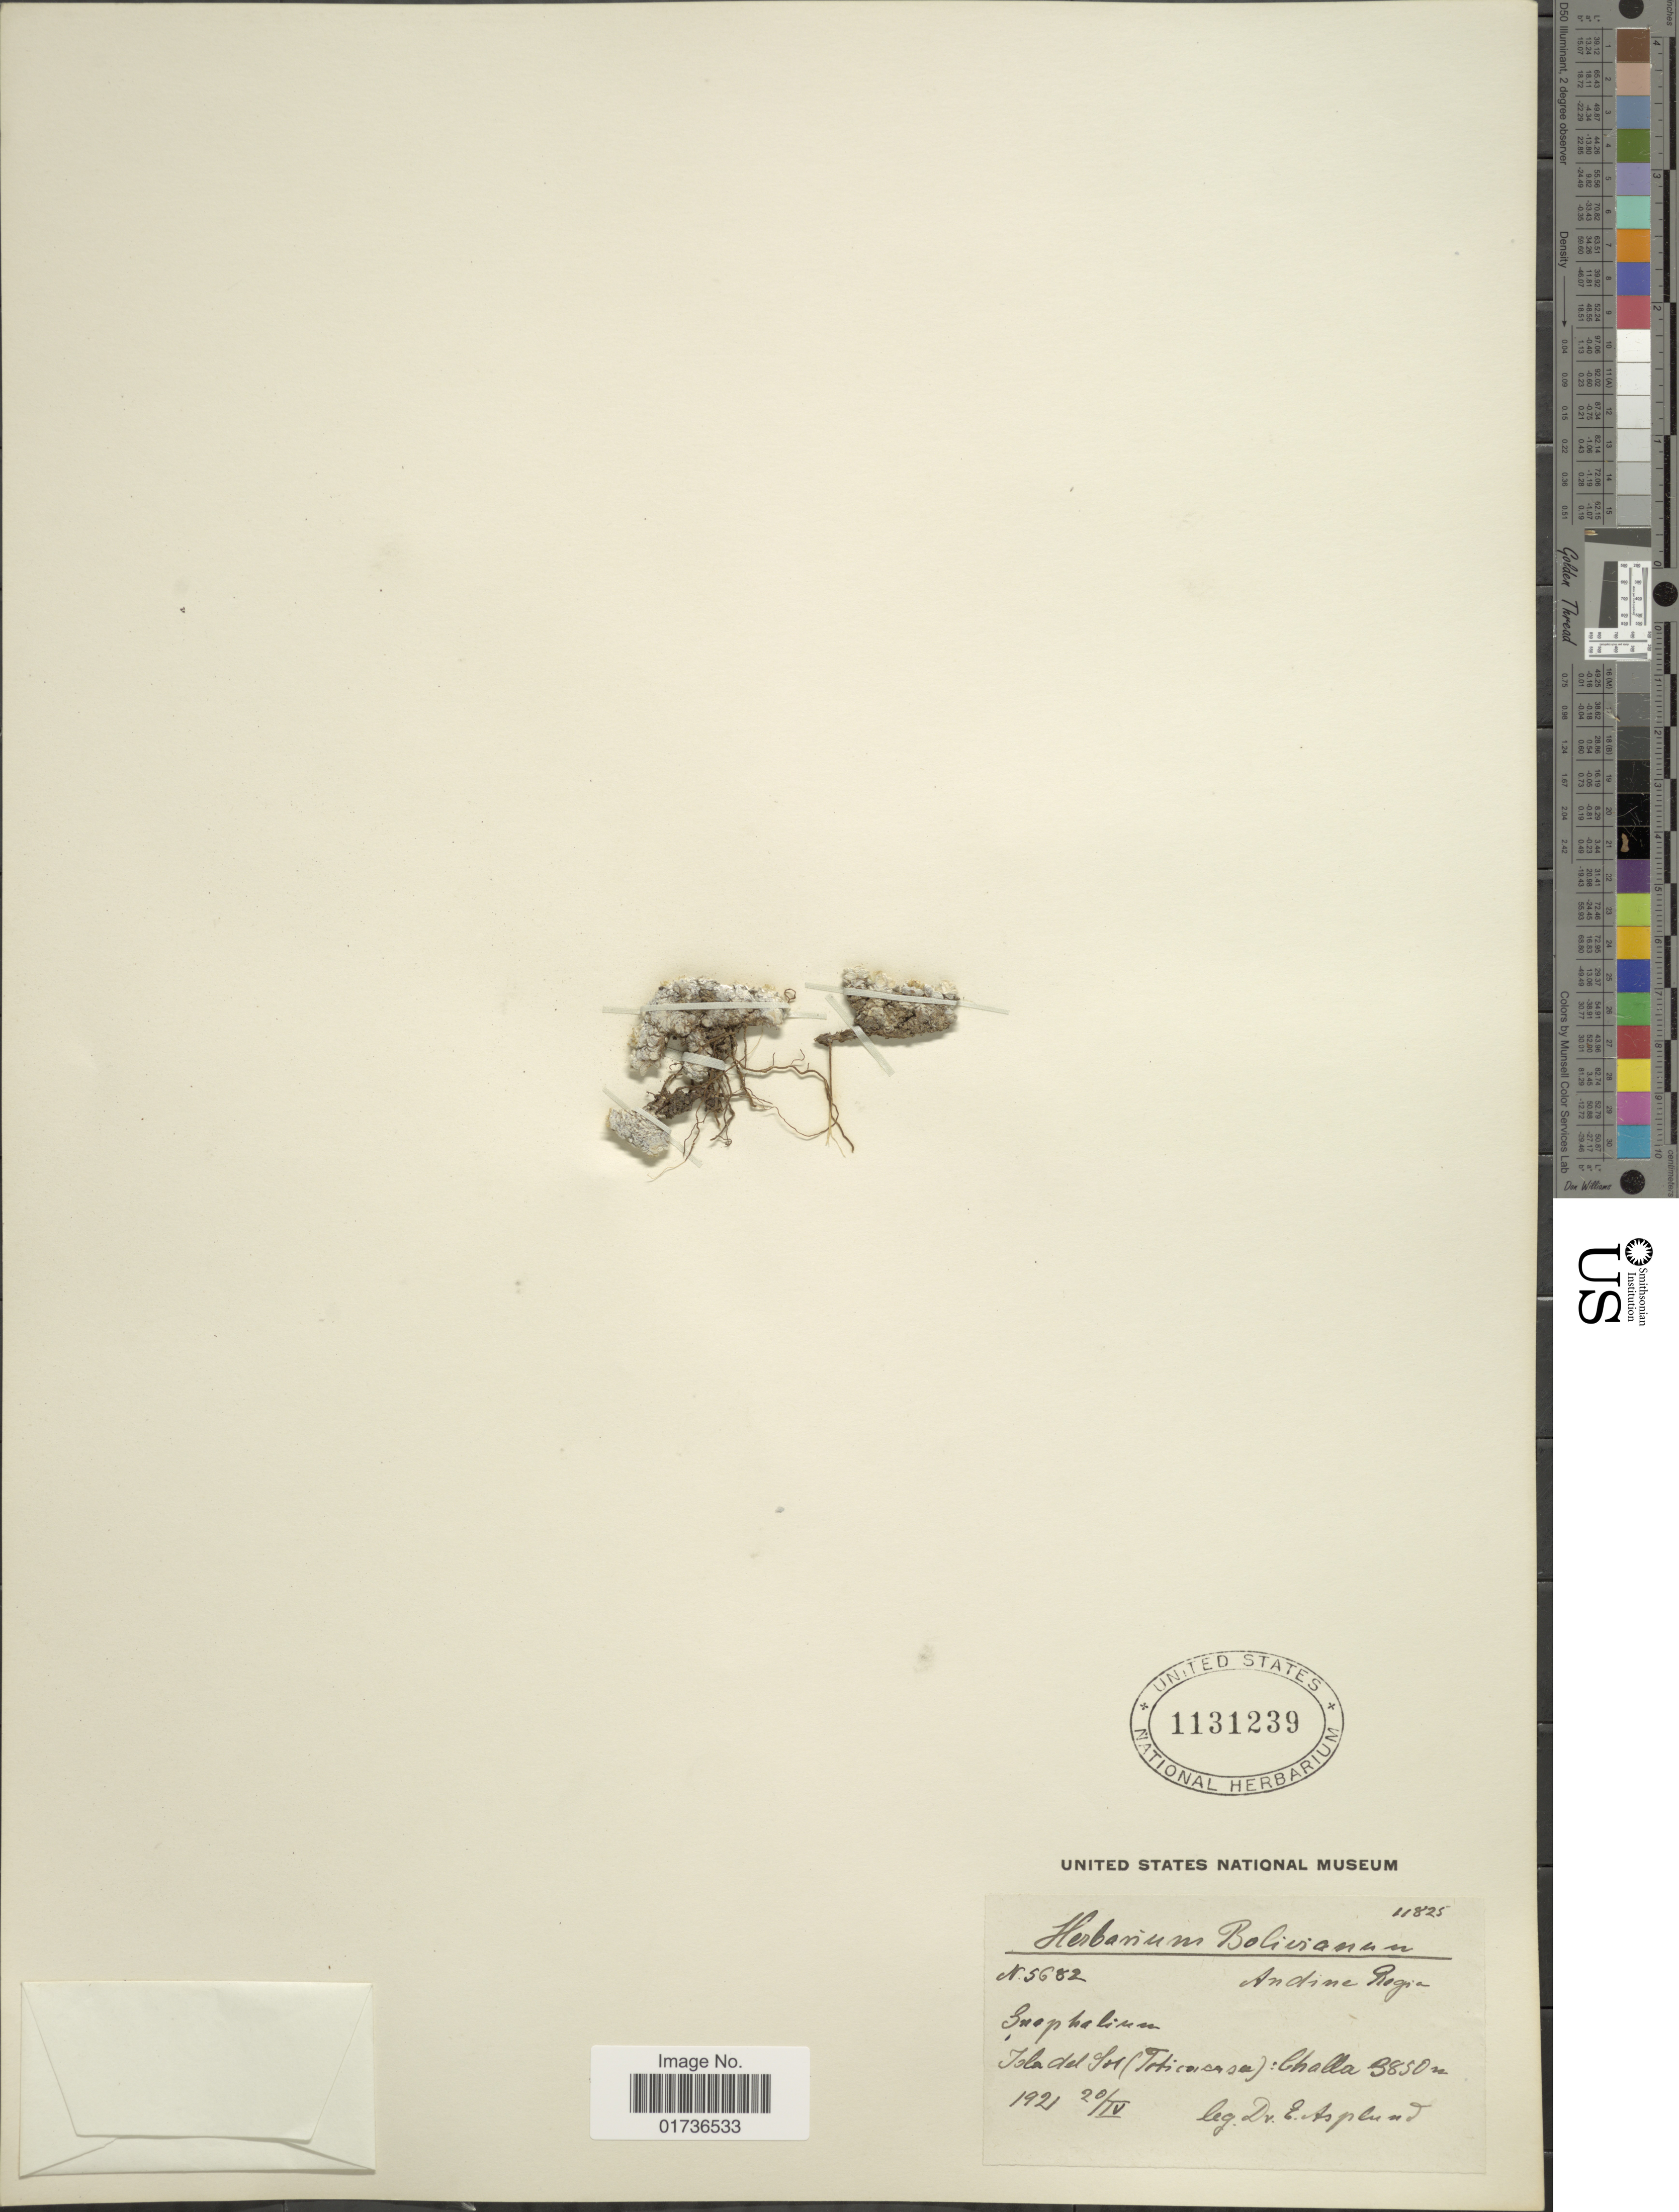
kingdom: Plantae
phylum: Tracheophyta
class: Magnoliopsida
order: Asterales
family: Asteraceae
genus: Belloa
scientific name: Belloa sp.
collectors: E. Asplund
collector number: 5682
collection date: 1921-04-20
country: Bolivia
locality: Isla del Sol (Titicaca) Challa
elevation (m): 3850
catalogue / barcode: US 1131239